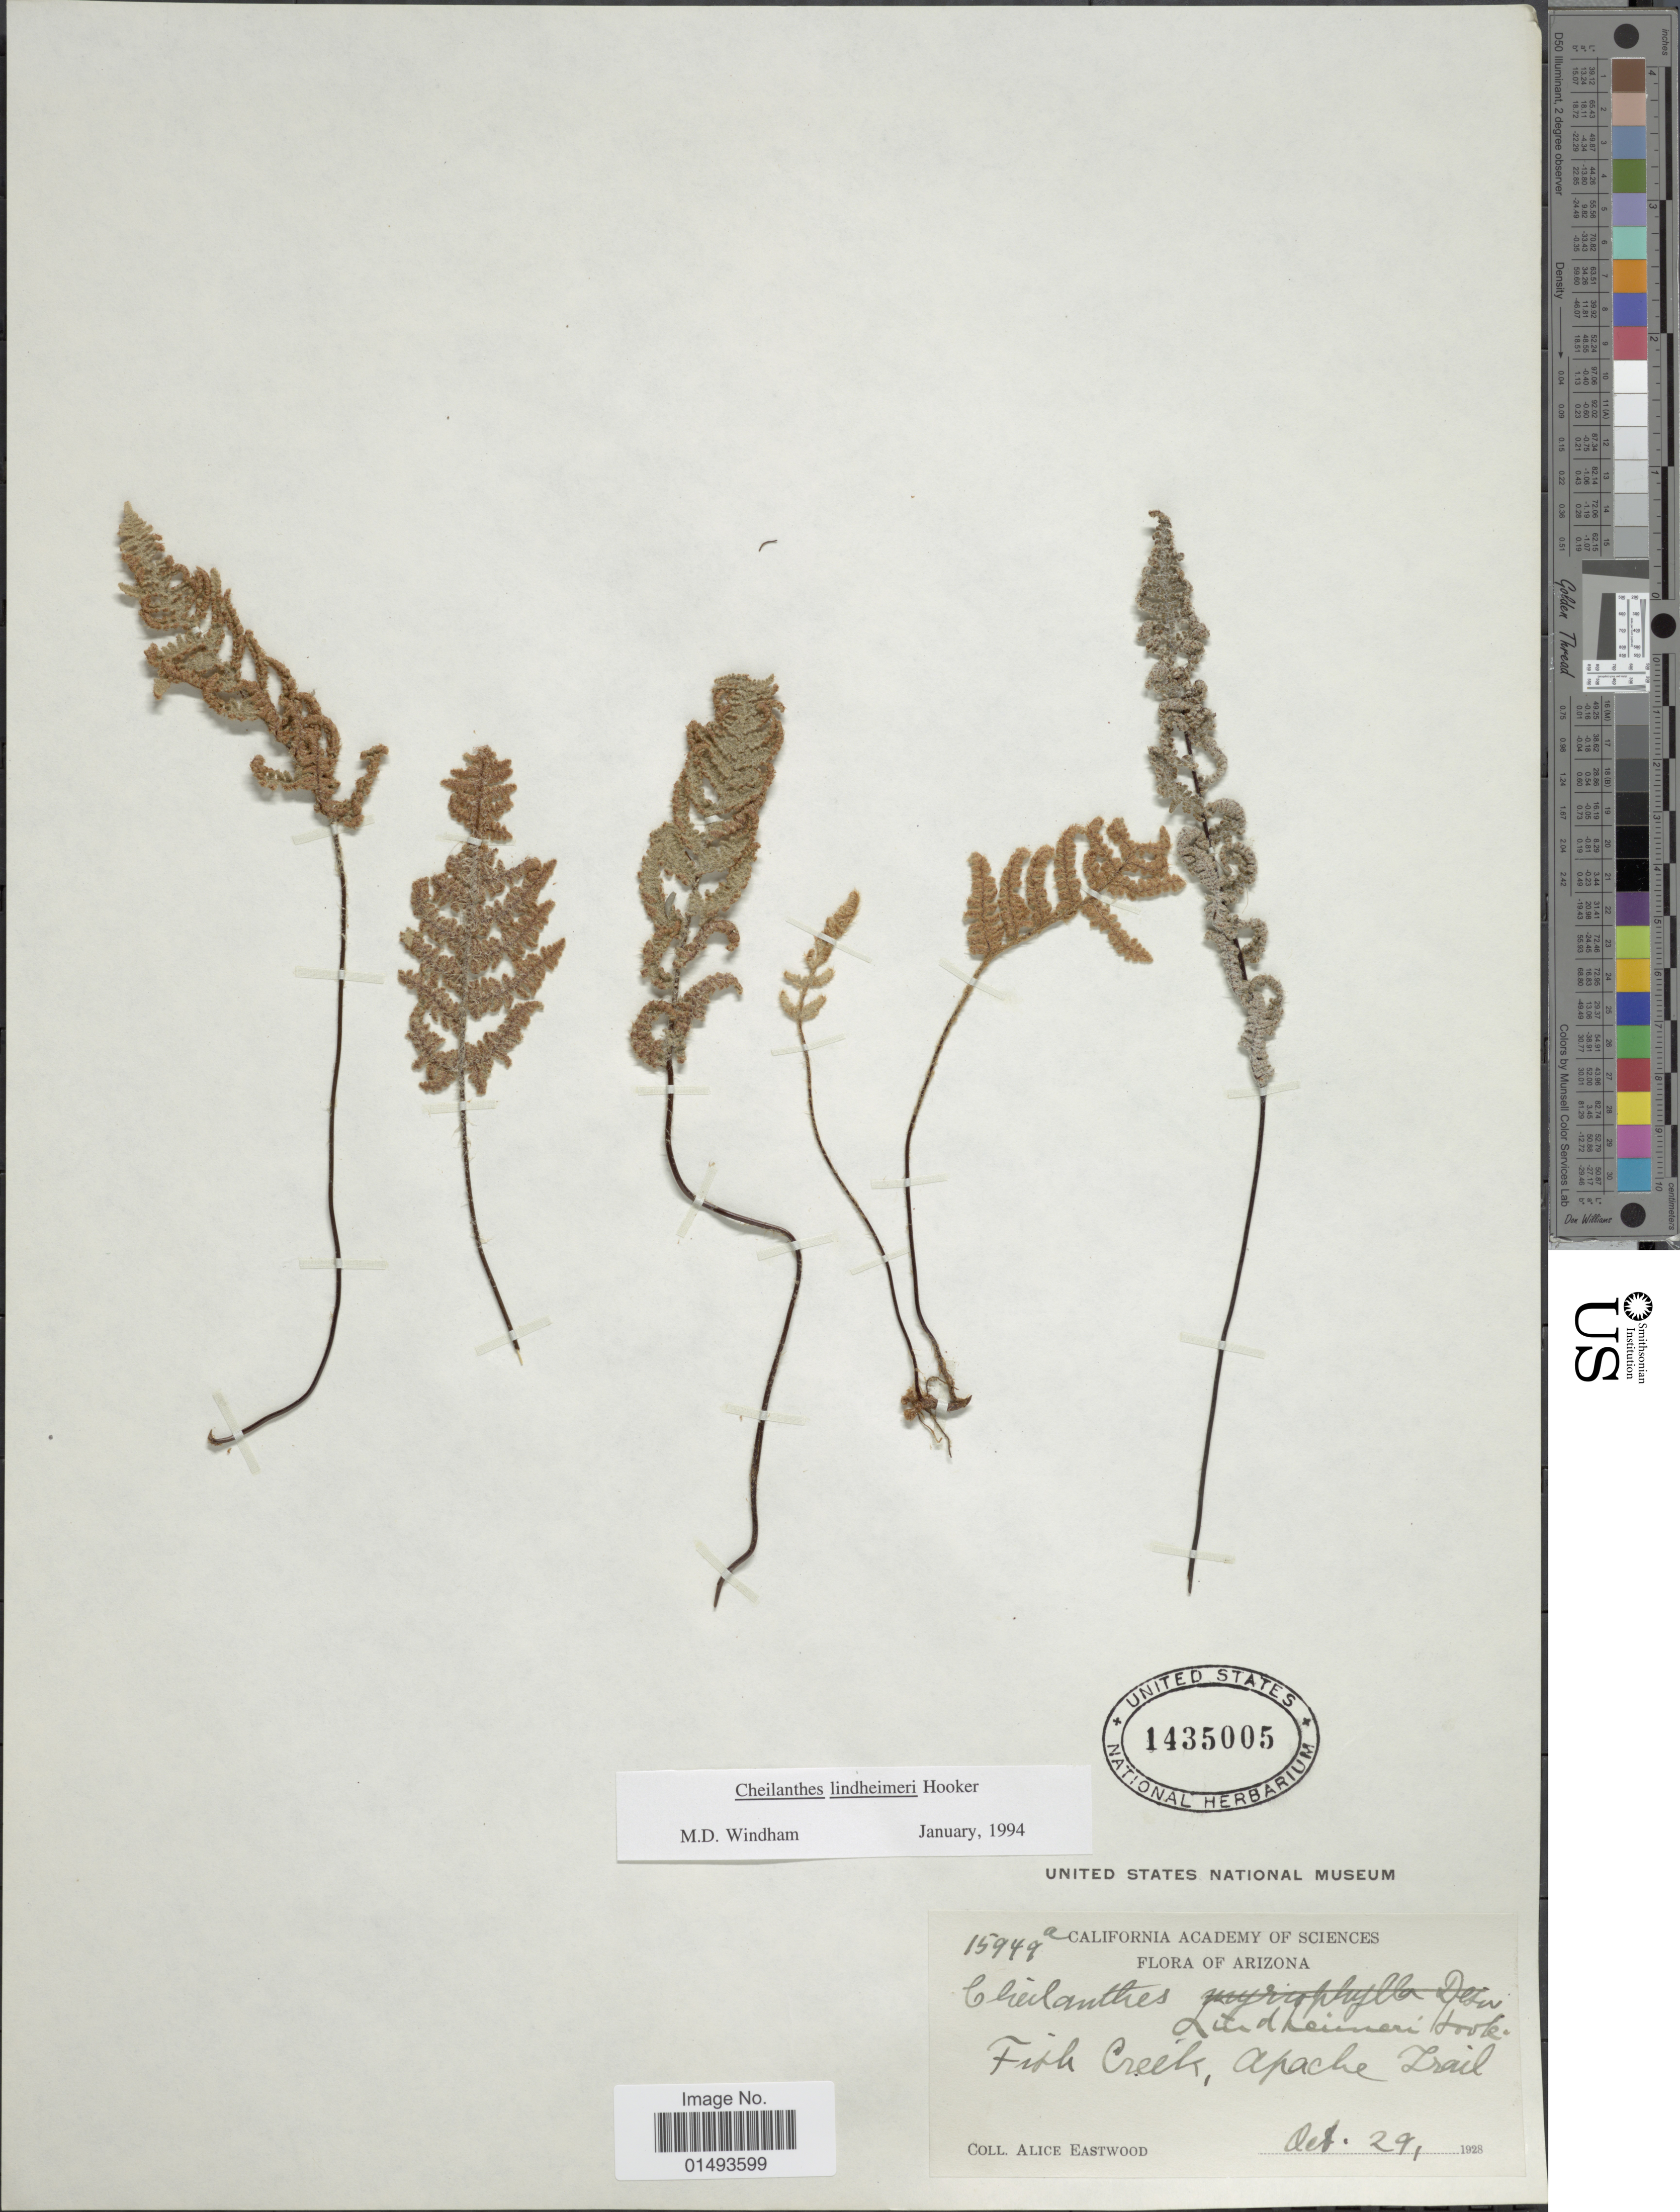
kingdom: Plantae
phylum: Tracheophyta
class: Polypodiopsida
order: Polypodiales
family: Pteridaceae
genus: Myriopteris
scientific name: Myriopteris lindheimeri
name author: (Hook.) J. Sm.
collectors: A. Eastwood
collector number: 15949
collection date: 1928-10-29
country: United States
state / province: Arizona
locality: Flora of Arizona, Fish Creek, Apache Trail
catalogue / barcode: US 1435005